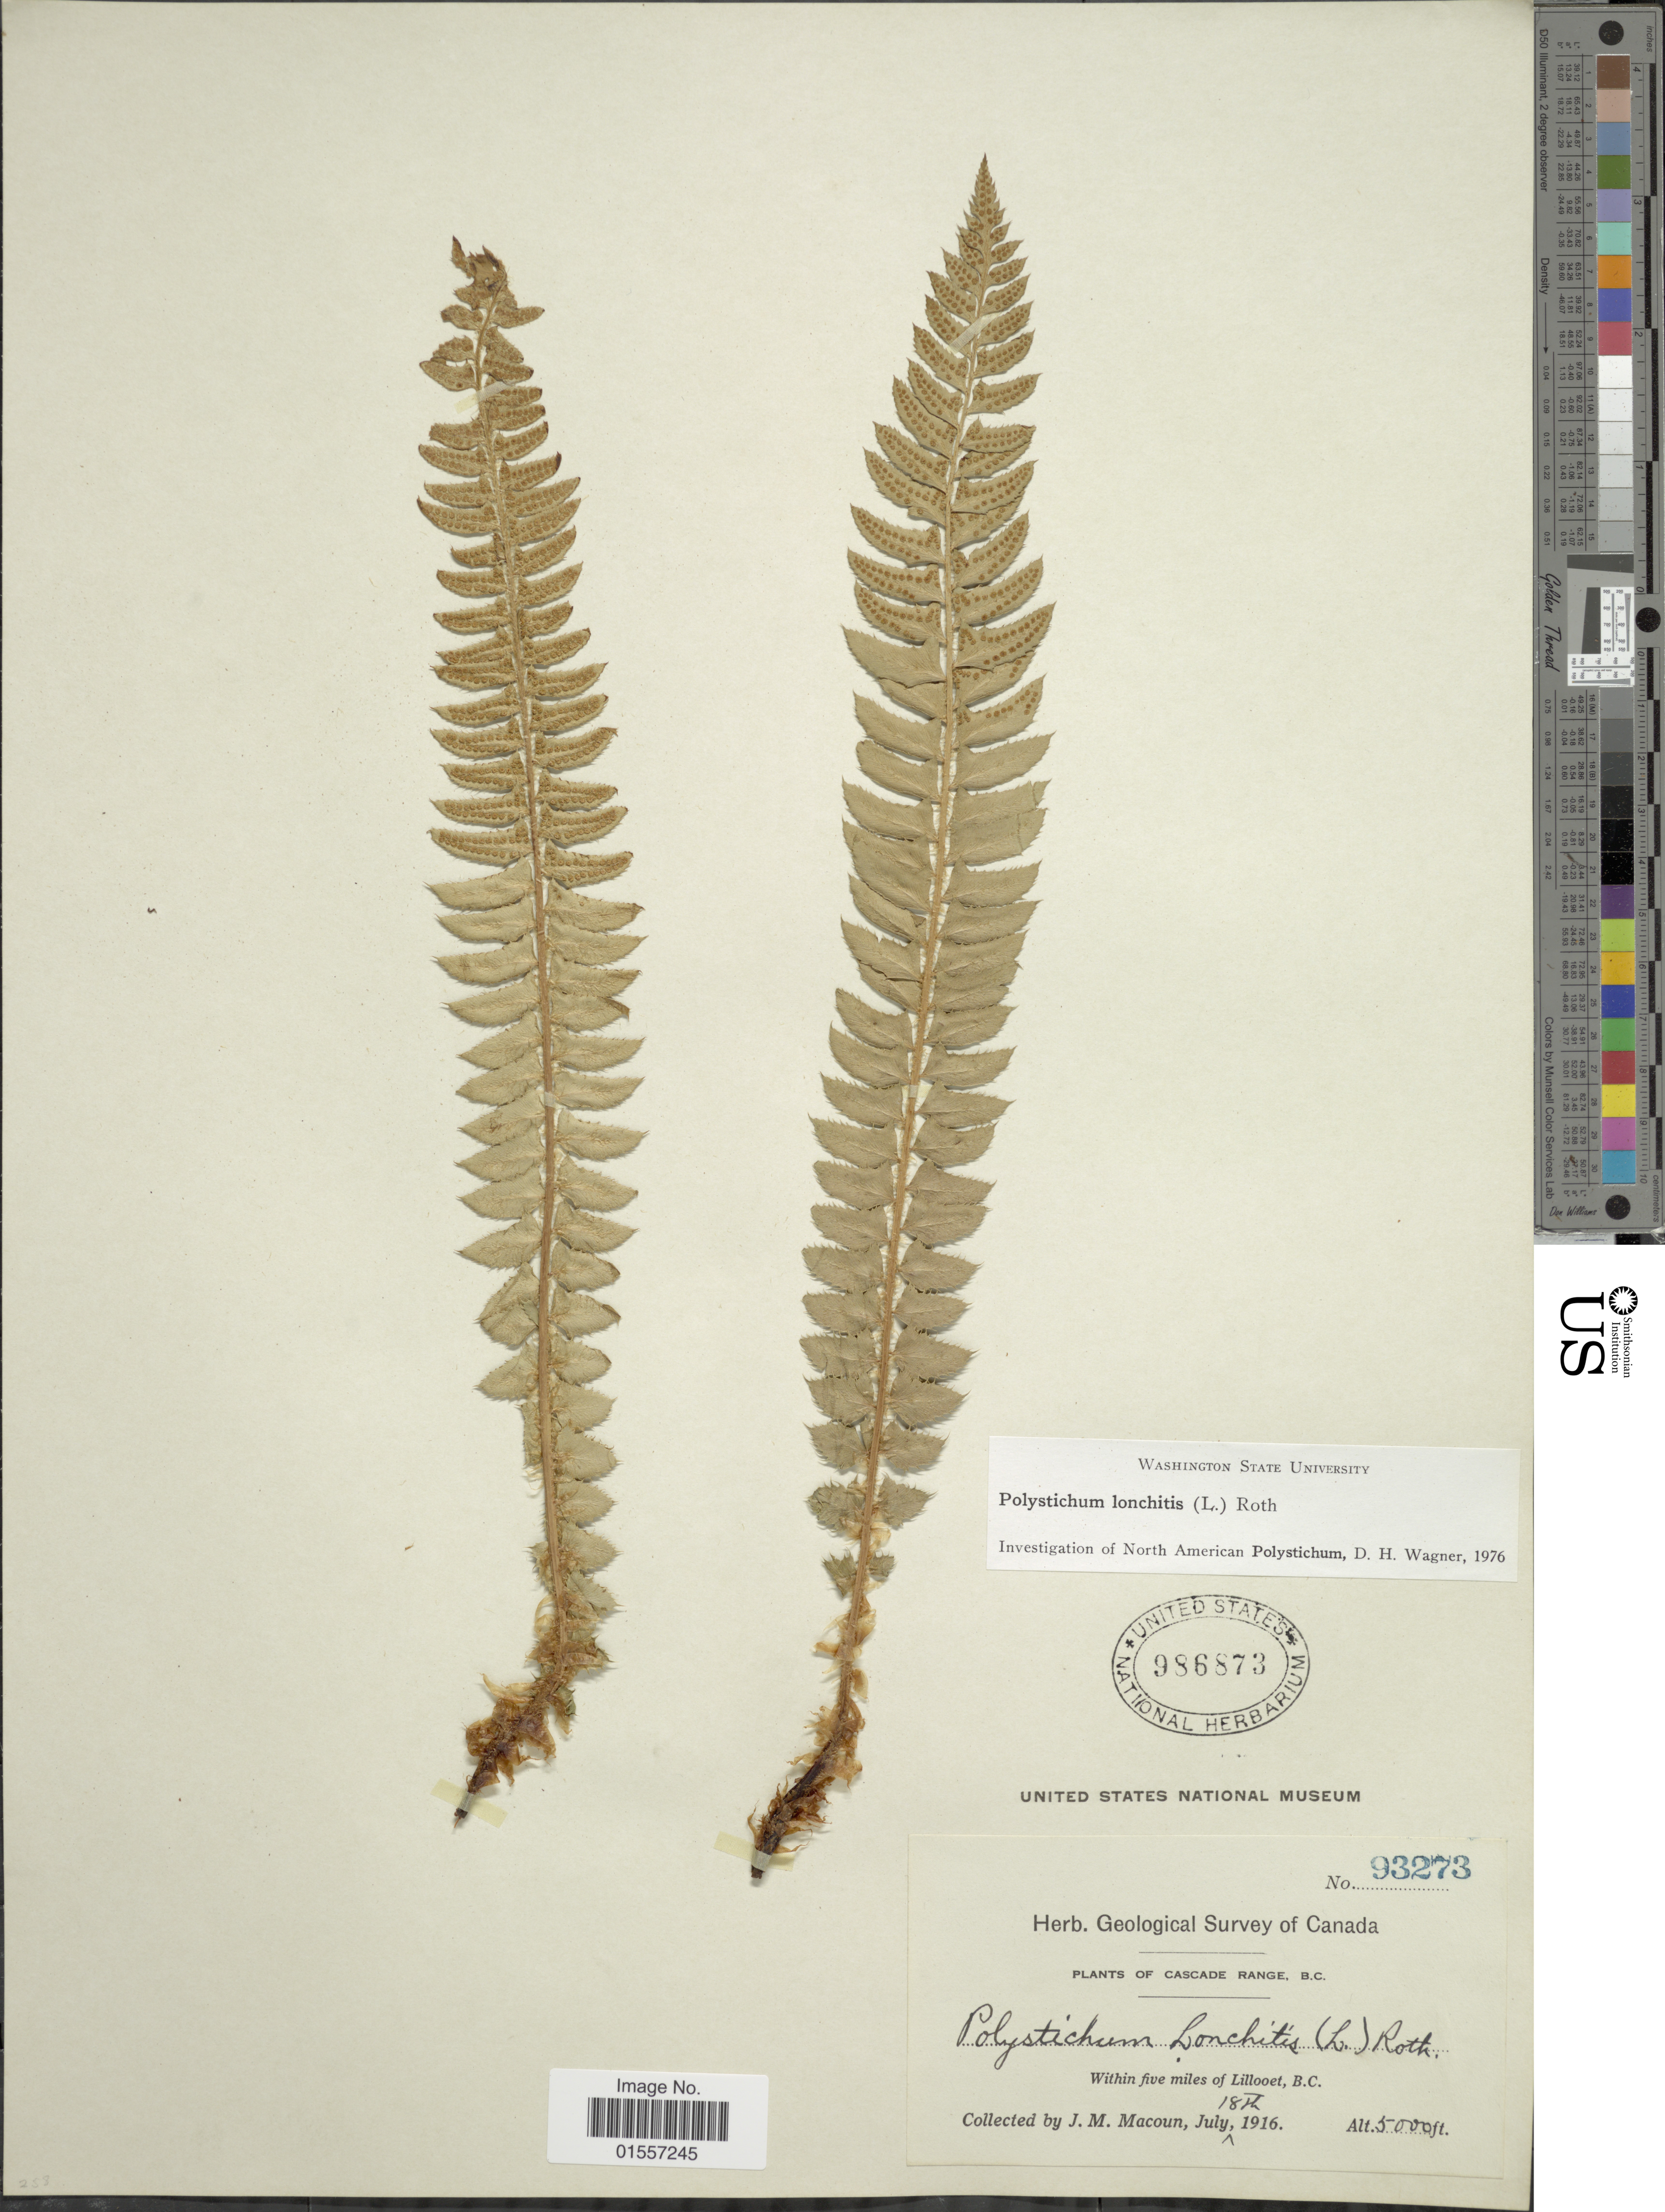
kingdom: Plantae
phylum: Tracheophyta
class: Polypodiopsida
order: Polypodiales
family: Dryopteridaceae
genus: Polystichum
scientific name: Polystichum lonchitis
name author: (Roth) L.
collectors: J. M. Macoun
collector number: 93273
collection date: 1916-07-18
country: Canada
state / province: British Columbia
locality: With five miles of Lillooet, Cascade Range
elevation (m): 1524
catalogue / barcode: US 986873